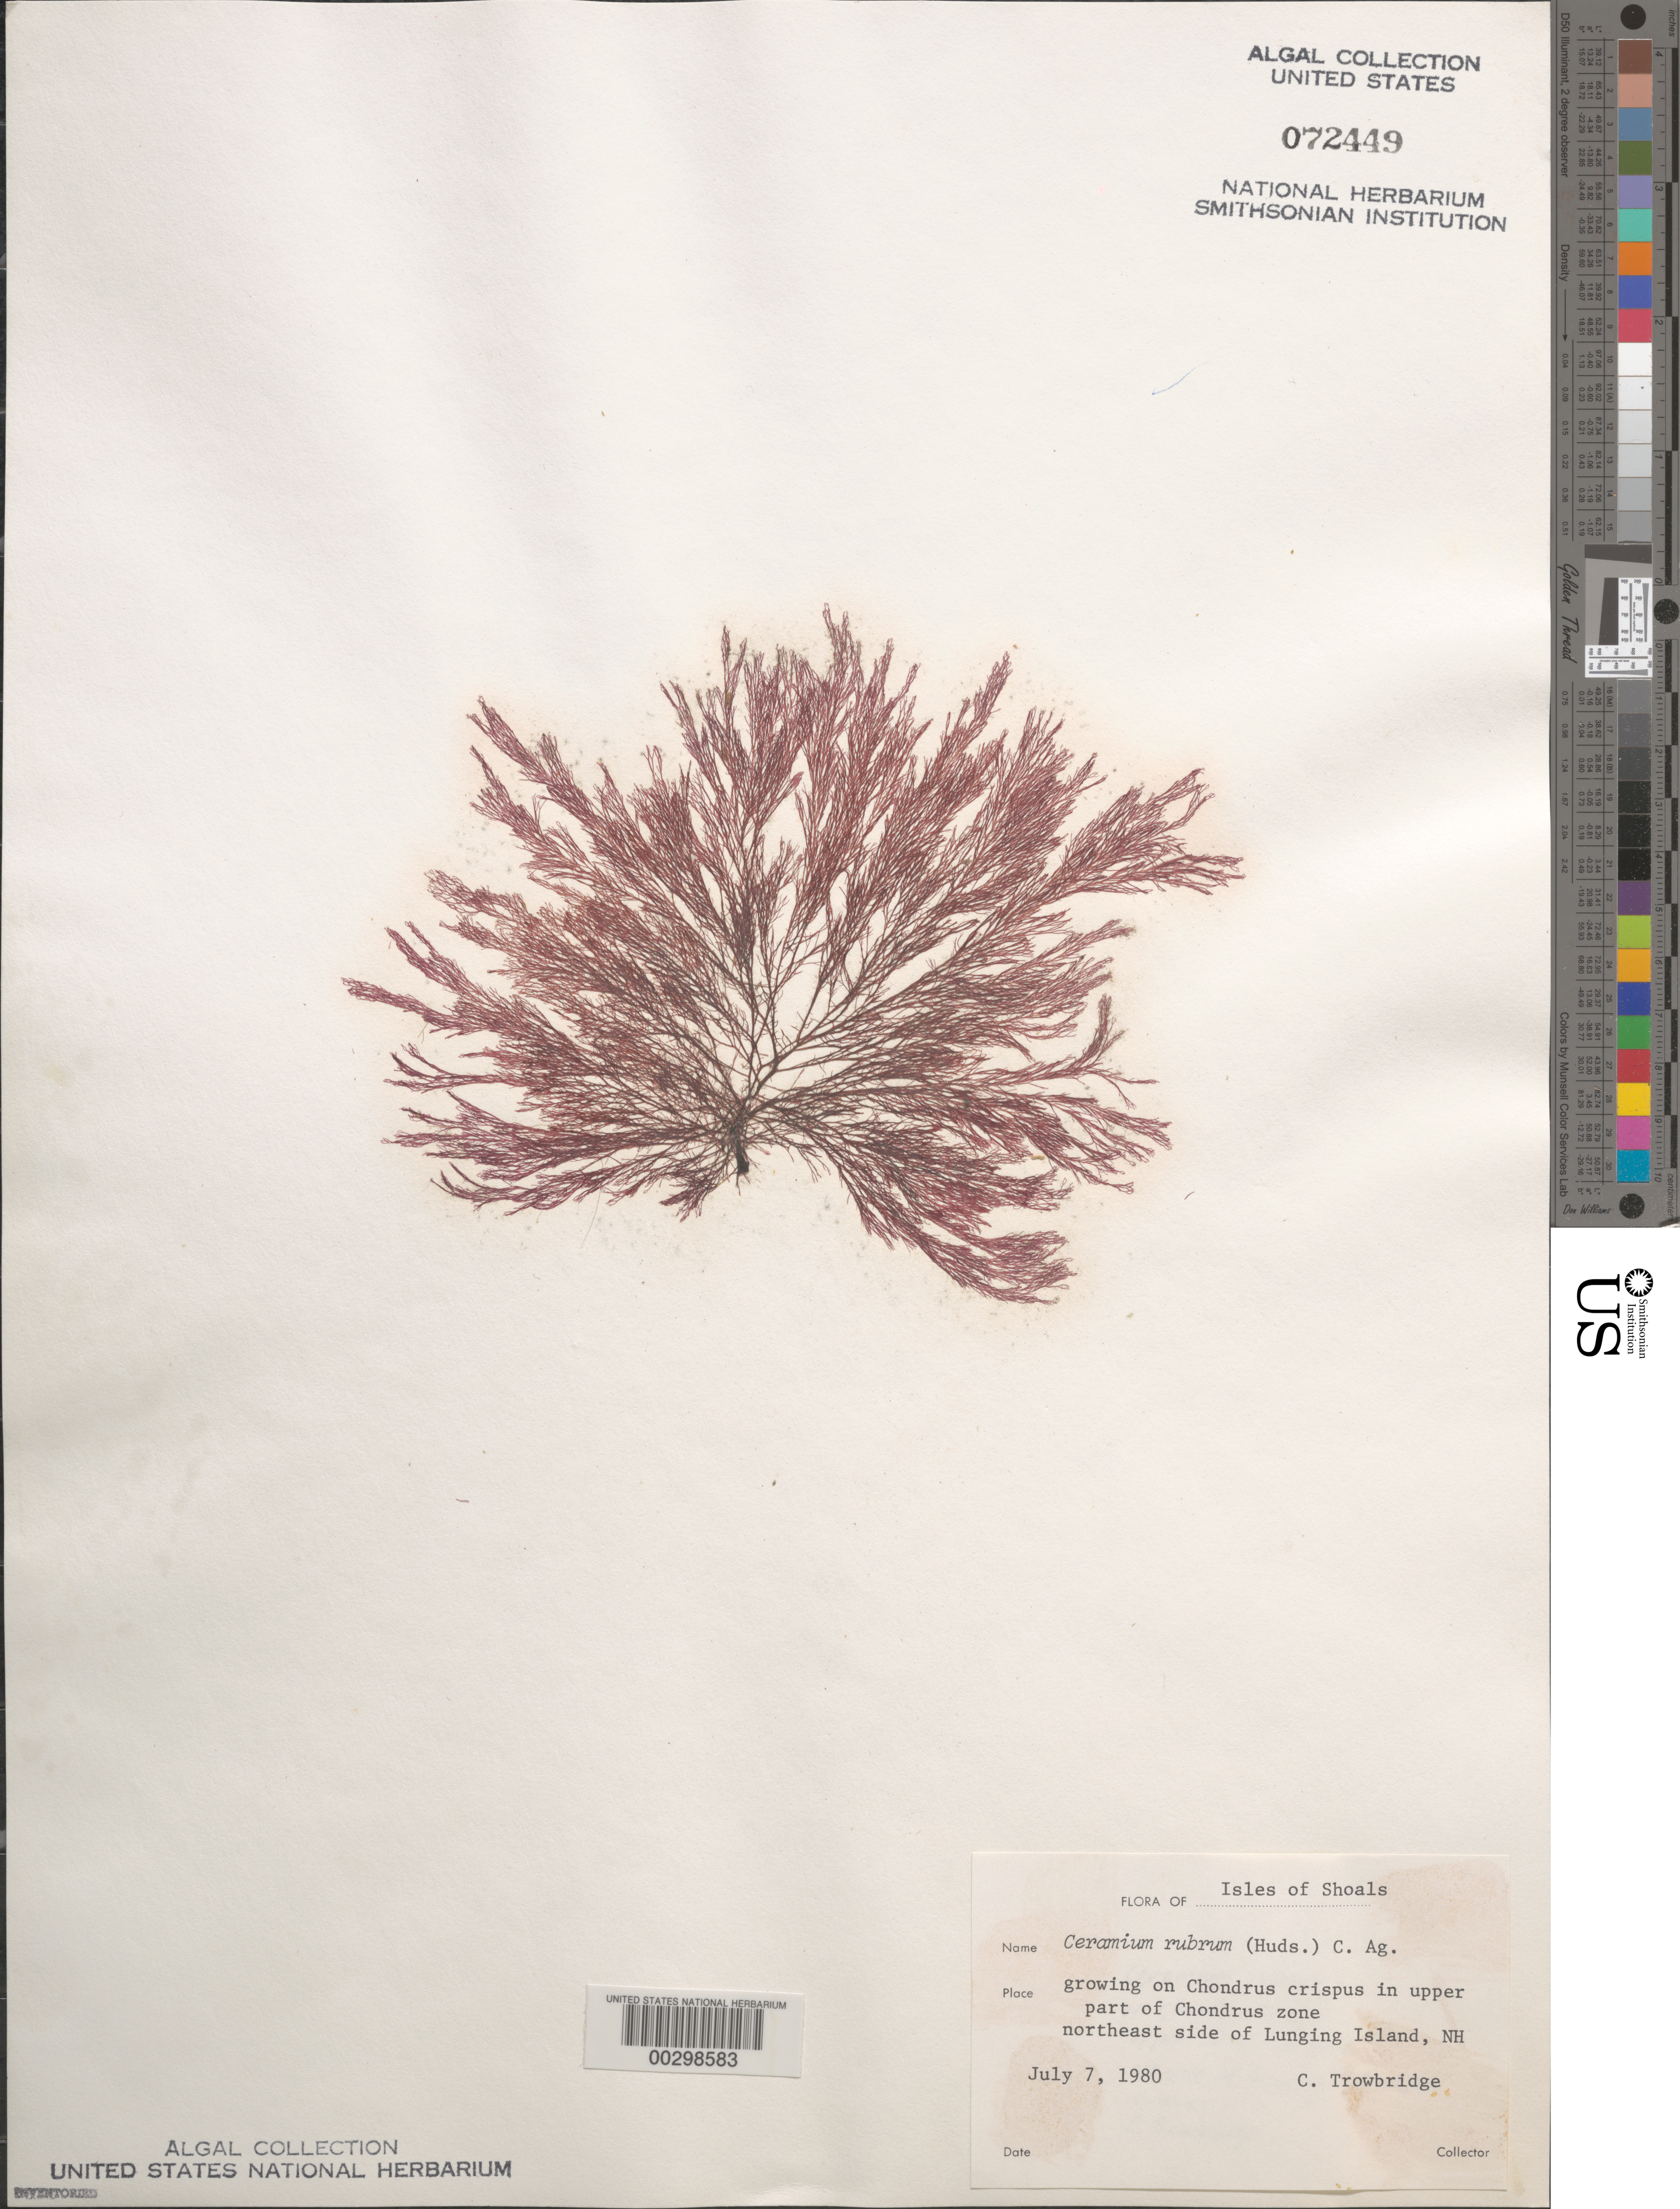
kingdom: Plantae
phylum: Rhodophyta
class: Florideophyceae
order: Ceramiales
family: Ceramiaceae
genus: Ceramium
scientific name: Ceramium rubrum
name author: C. Agardh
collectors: C. Trowbridge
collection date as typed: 07 Jul 1980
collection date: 1980-07-07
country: United States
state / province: New Hampshire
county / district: Rockingham County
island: Lunging Island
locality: Northeast part of island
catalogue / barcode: US 72449